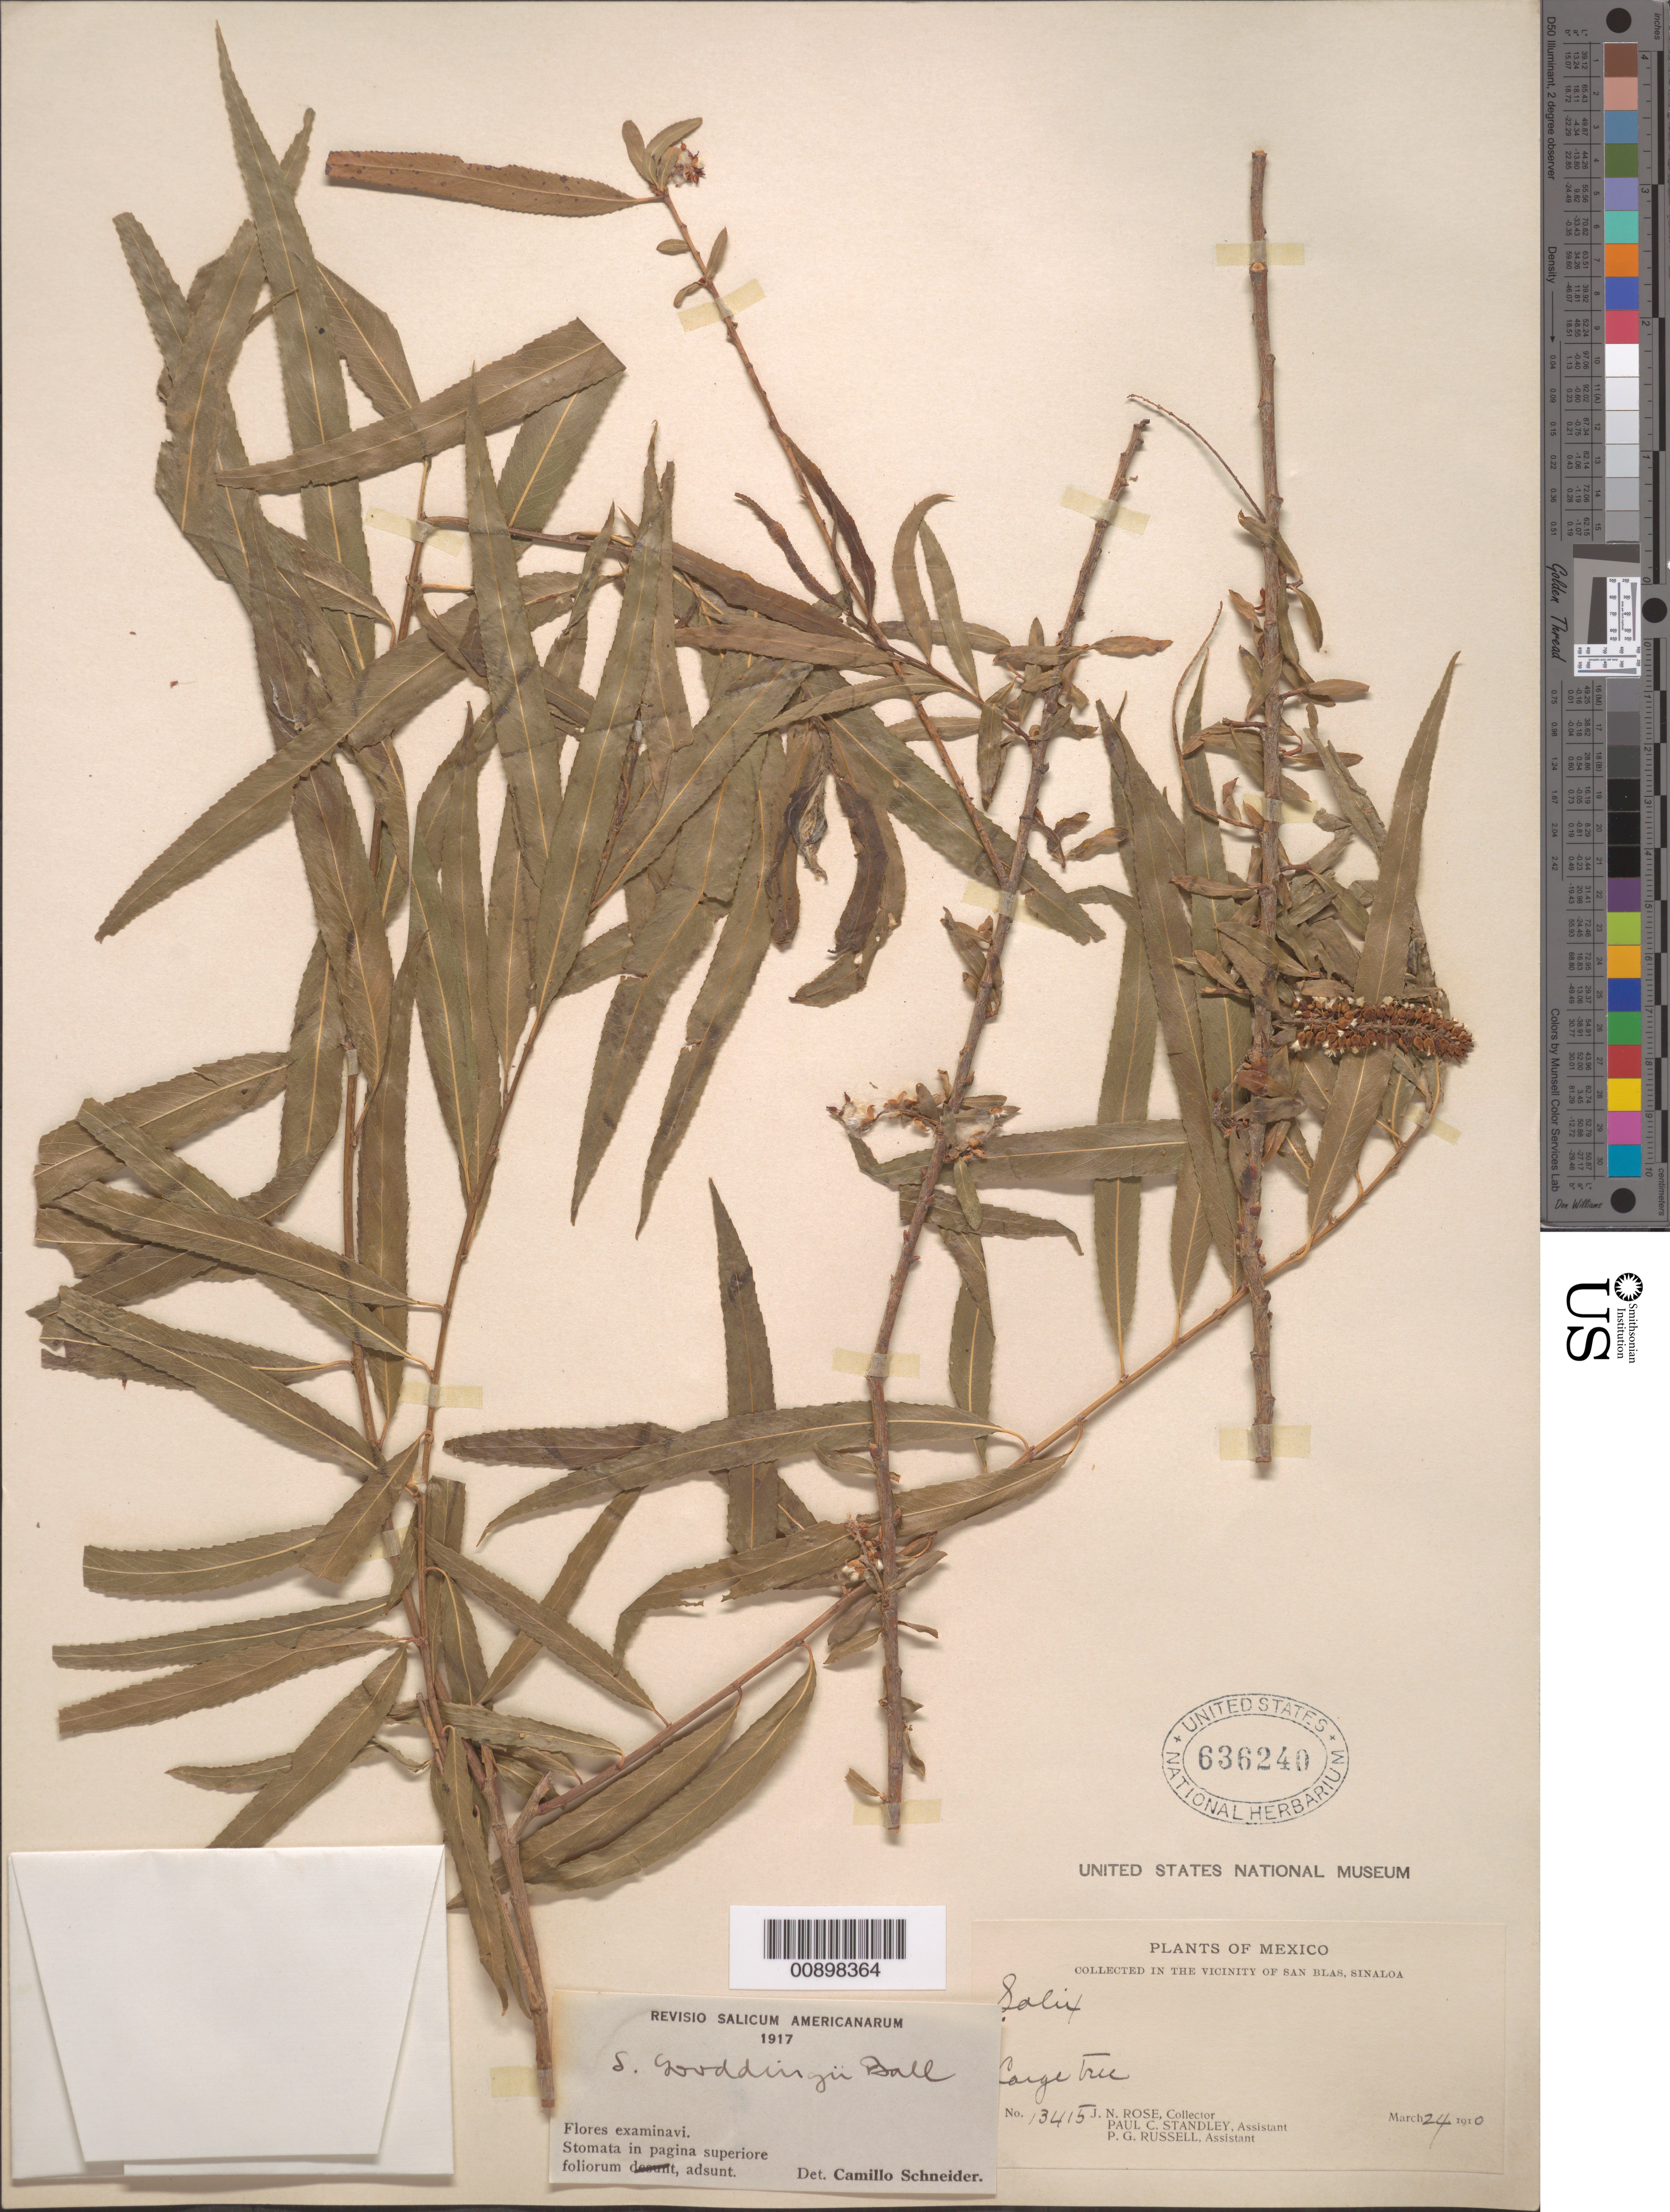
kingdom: Plantae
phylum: Tracheophyta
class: Magnoliopsida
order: Malpighiales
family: Salicaceae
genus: Salix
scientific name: Salix gooddingii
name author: C.R. Ball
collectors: J. N. Rose, P. C. Standley & P. G. Russell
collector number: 13415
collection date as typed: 24 Mar 1910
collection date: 1910-03-24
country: Mexico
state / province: Sinaloa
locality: Vicinity of San Blas,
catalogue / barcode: US 636240